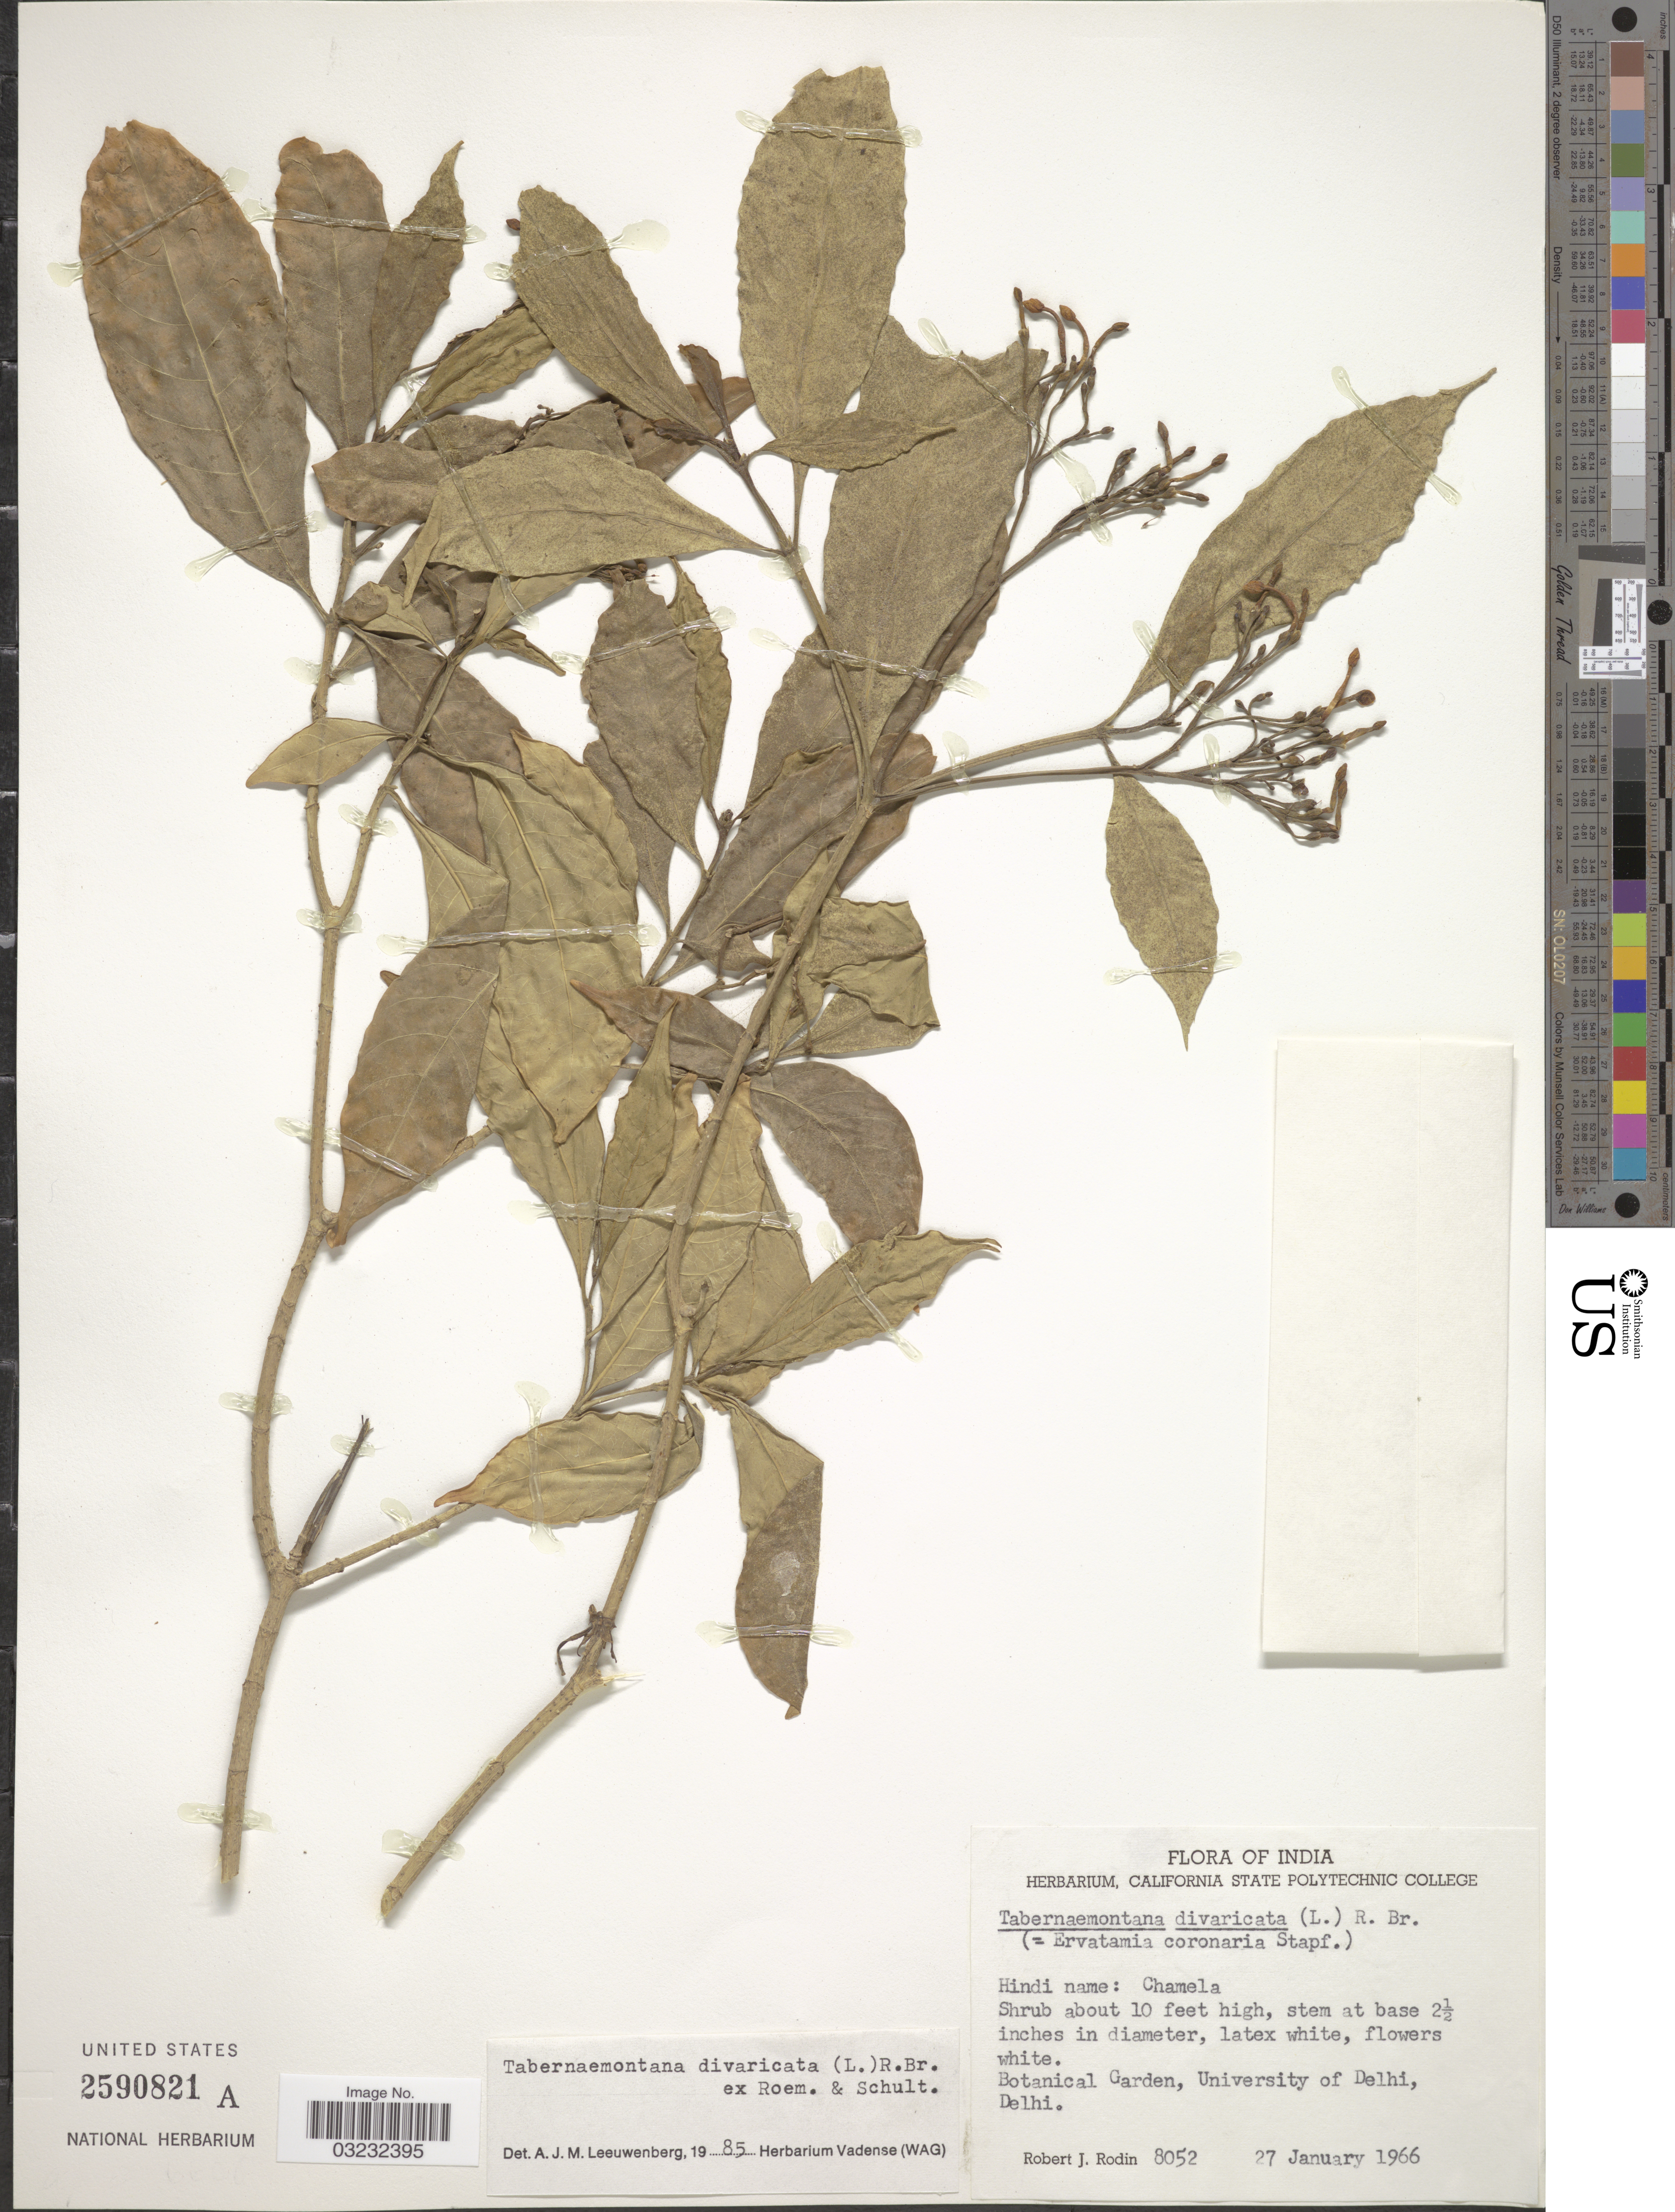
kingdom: Plantae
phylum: Tracheophyta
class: Magnoliopsida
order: Gentianales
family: Apocynaceae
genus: Tabernaemontana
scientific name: Tabernaemontana divaricata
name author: (L.) R. Br. ex Roem. & Schult.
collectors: R. J. Rodin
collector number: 8052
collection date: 1966-01-27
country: India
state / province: Delhi, Capital Territory of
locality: Botanical Garden, University of Delhi.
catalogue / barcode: US 2590821A